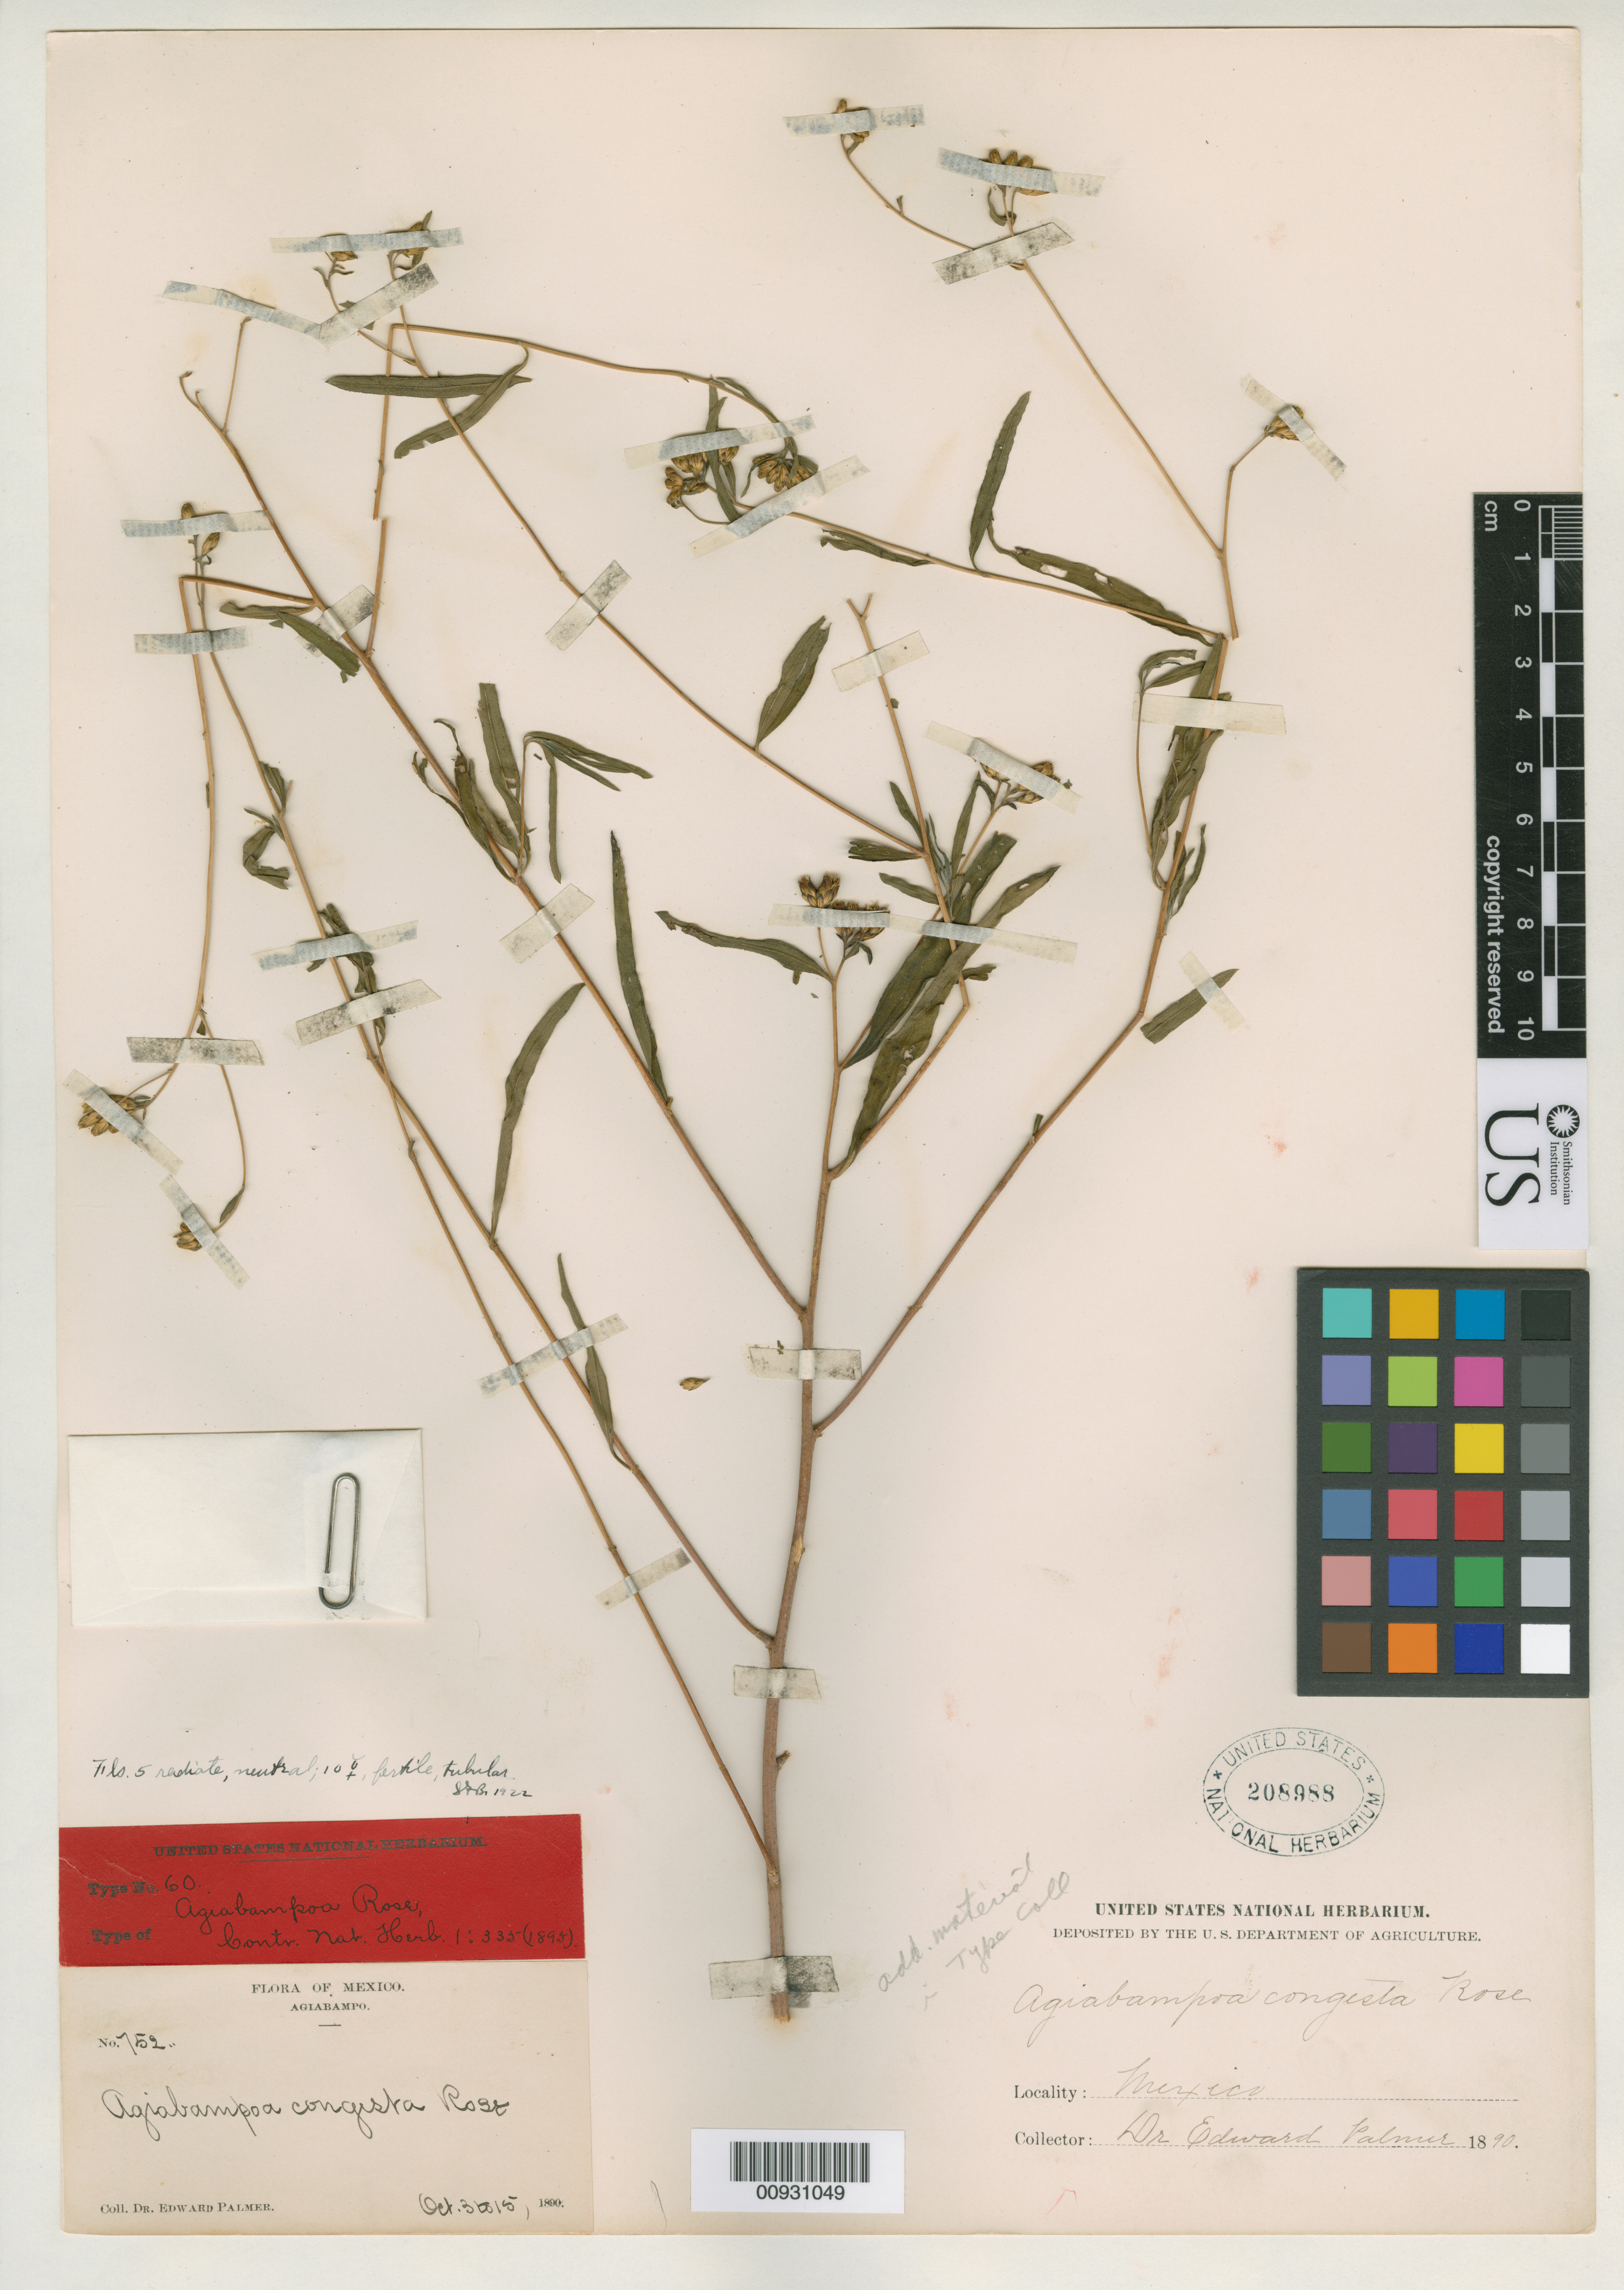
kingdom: Plantae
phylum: Tracheophyta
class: Magnoliopsida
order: Asterales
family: Asteraceae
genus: Agiabampoa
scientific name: Agiabampoa congesta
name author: Rose ex O. Hoffm.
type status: Possible Type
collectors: E. Palmer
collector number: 752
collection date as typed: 03 Oct 1890 to 15 Oct 1890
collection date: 1890-10-03/1890-10-15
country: Mexico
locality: Agiabampo.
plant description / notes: Original publication not seen. See also Hoffmann, Naturl. Pflanzenfam. 4(5): 390 (1894) & Rose, Contr. U.S. Natl. Herb. 1: 335 (1895). Currently accepted name according to B.L. Turner, Phytologia 64: 210 (1988).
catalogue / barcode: US 208988